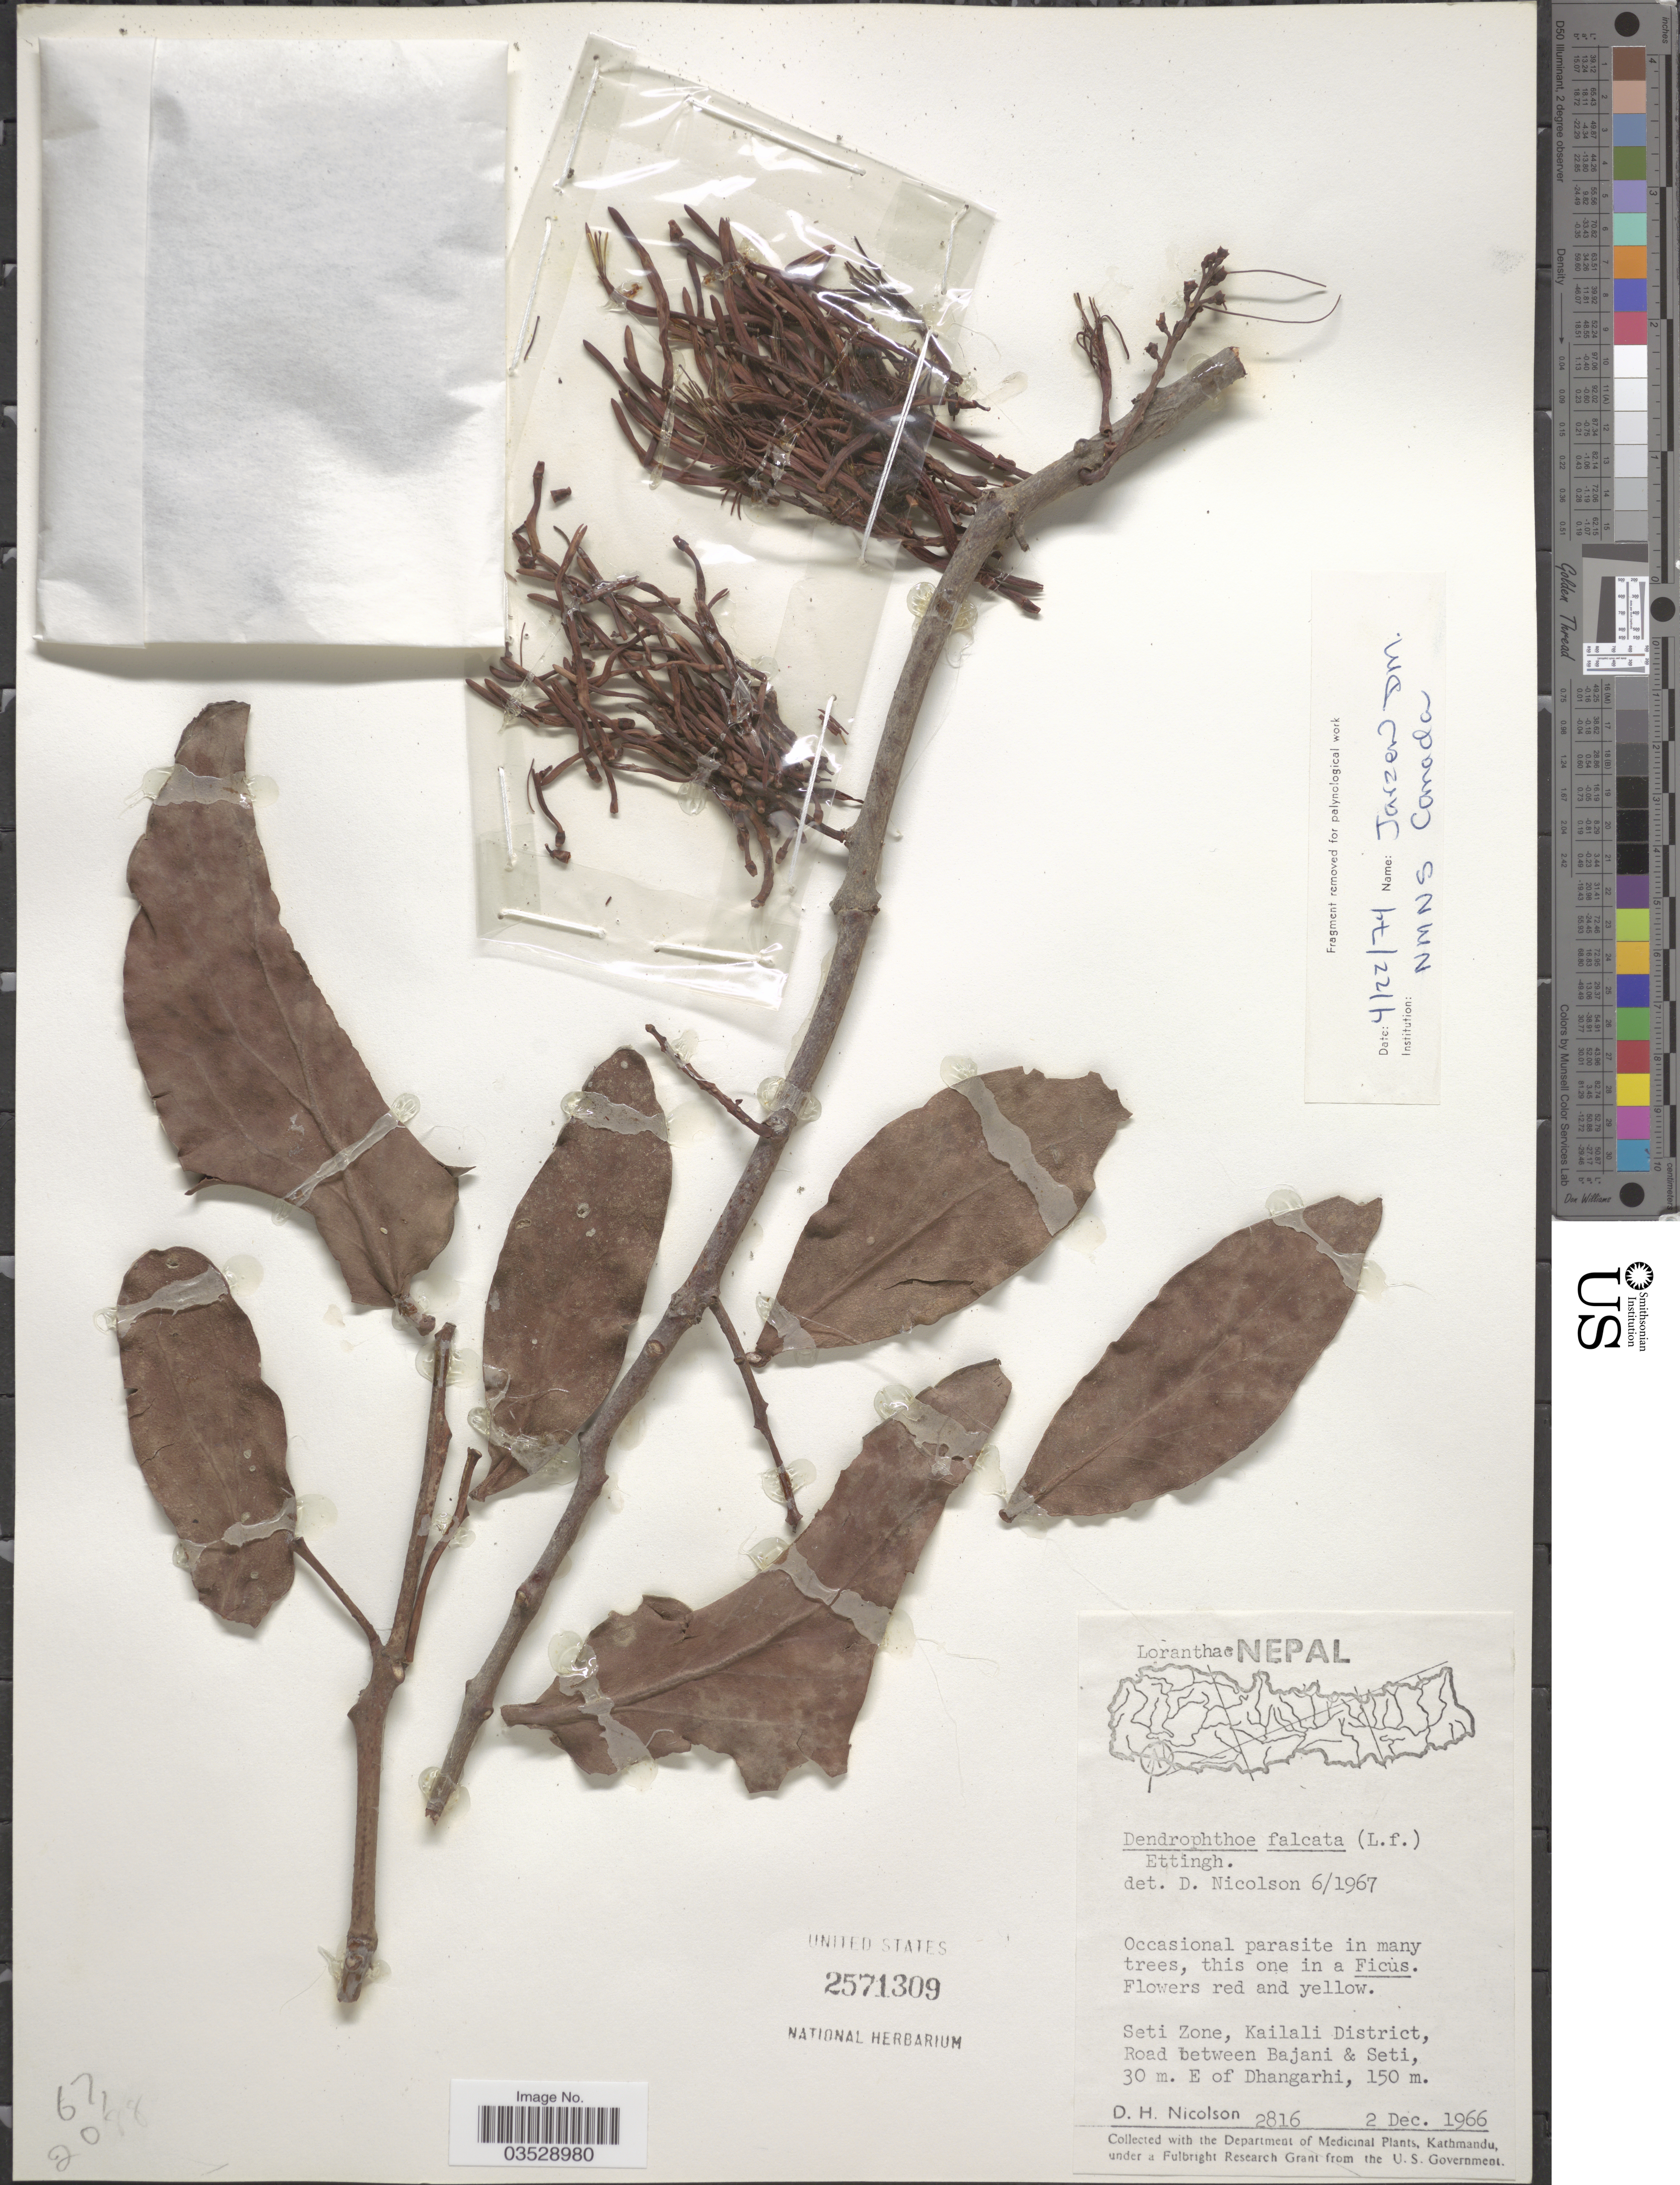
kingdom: Plantae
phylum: Tracheophyta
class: Magnoliopsida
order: Santalales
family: Loranthaceae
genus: Dendrophthoe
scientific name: Dendrophthoe falcata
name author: (L. f.) Ettingsh.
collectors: D. H. Nicolson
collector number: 2816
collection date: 1966-12-02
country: Nepal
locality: Seti Zone, Kailali District, Road between Bajani & Seti, 30 m. E of Dhangarhi.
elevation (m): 150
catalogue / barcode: US 2571309